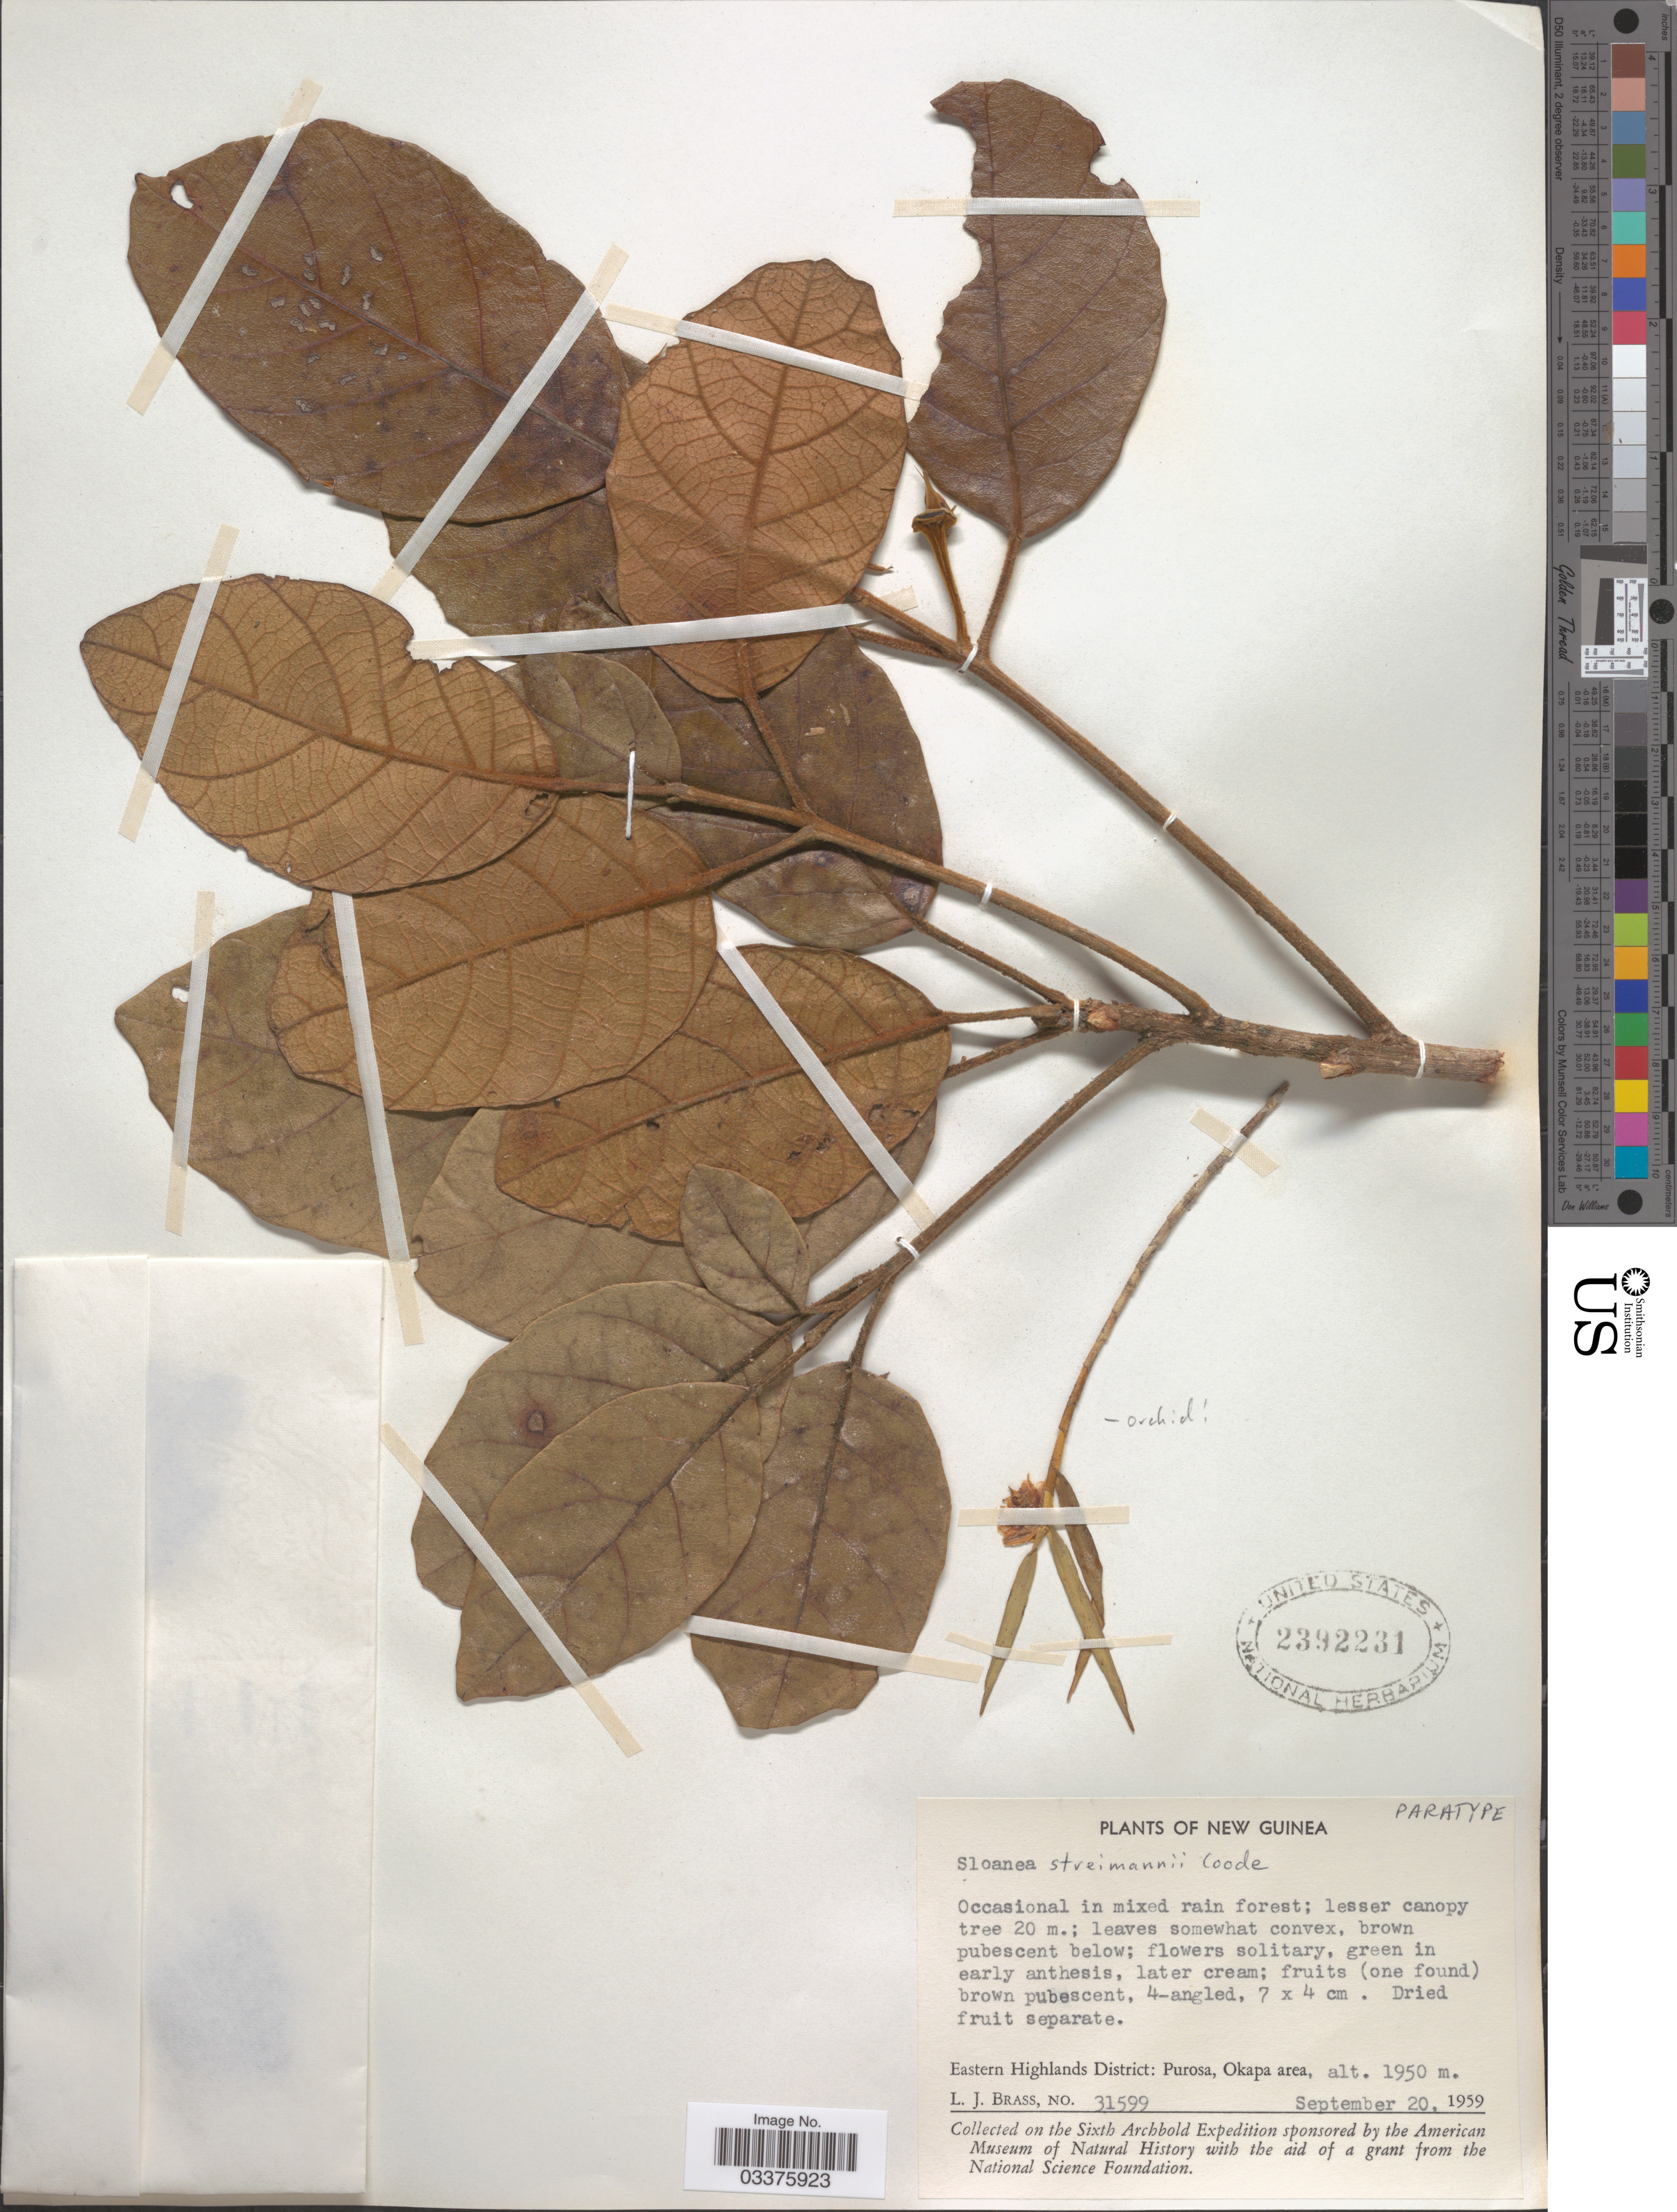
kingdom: Plantae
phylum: Tracheophyta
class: Magnoliopsida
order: Oxalidales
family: Elaeocarpaceae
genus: Sloanea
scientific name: Sloanea streinmannii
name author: Coode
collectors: L. J. Brass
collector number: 21599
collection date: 1959-09-20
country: Papua New Guinea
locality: New Guinea. Eastern Highlands District: Purosa, Okapa area.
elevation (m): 1950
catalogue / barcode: US 2392231